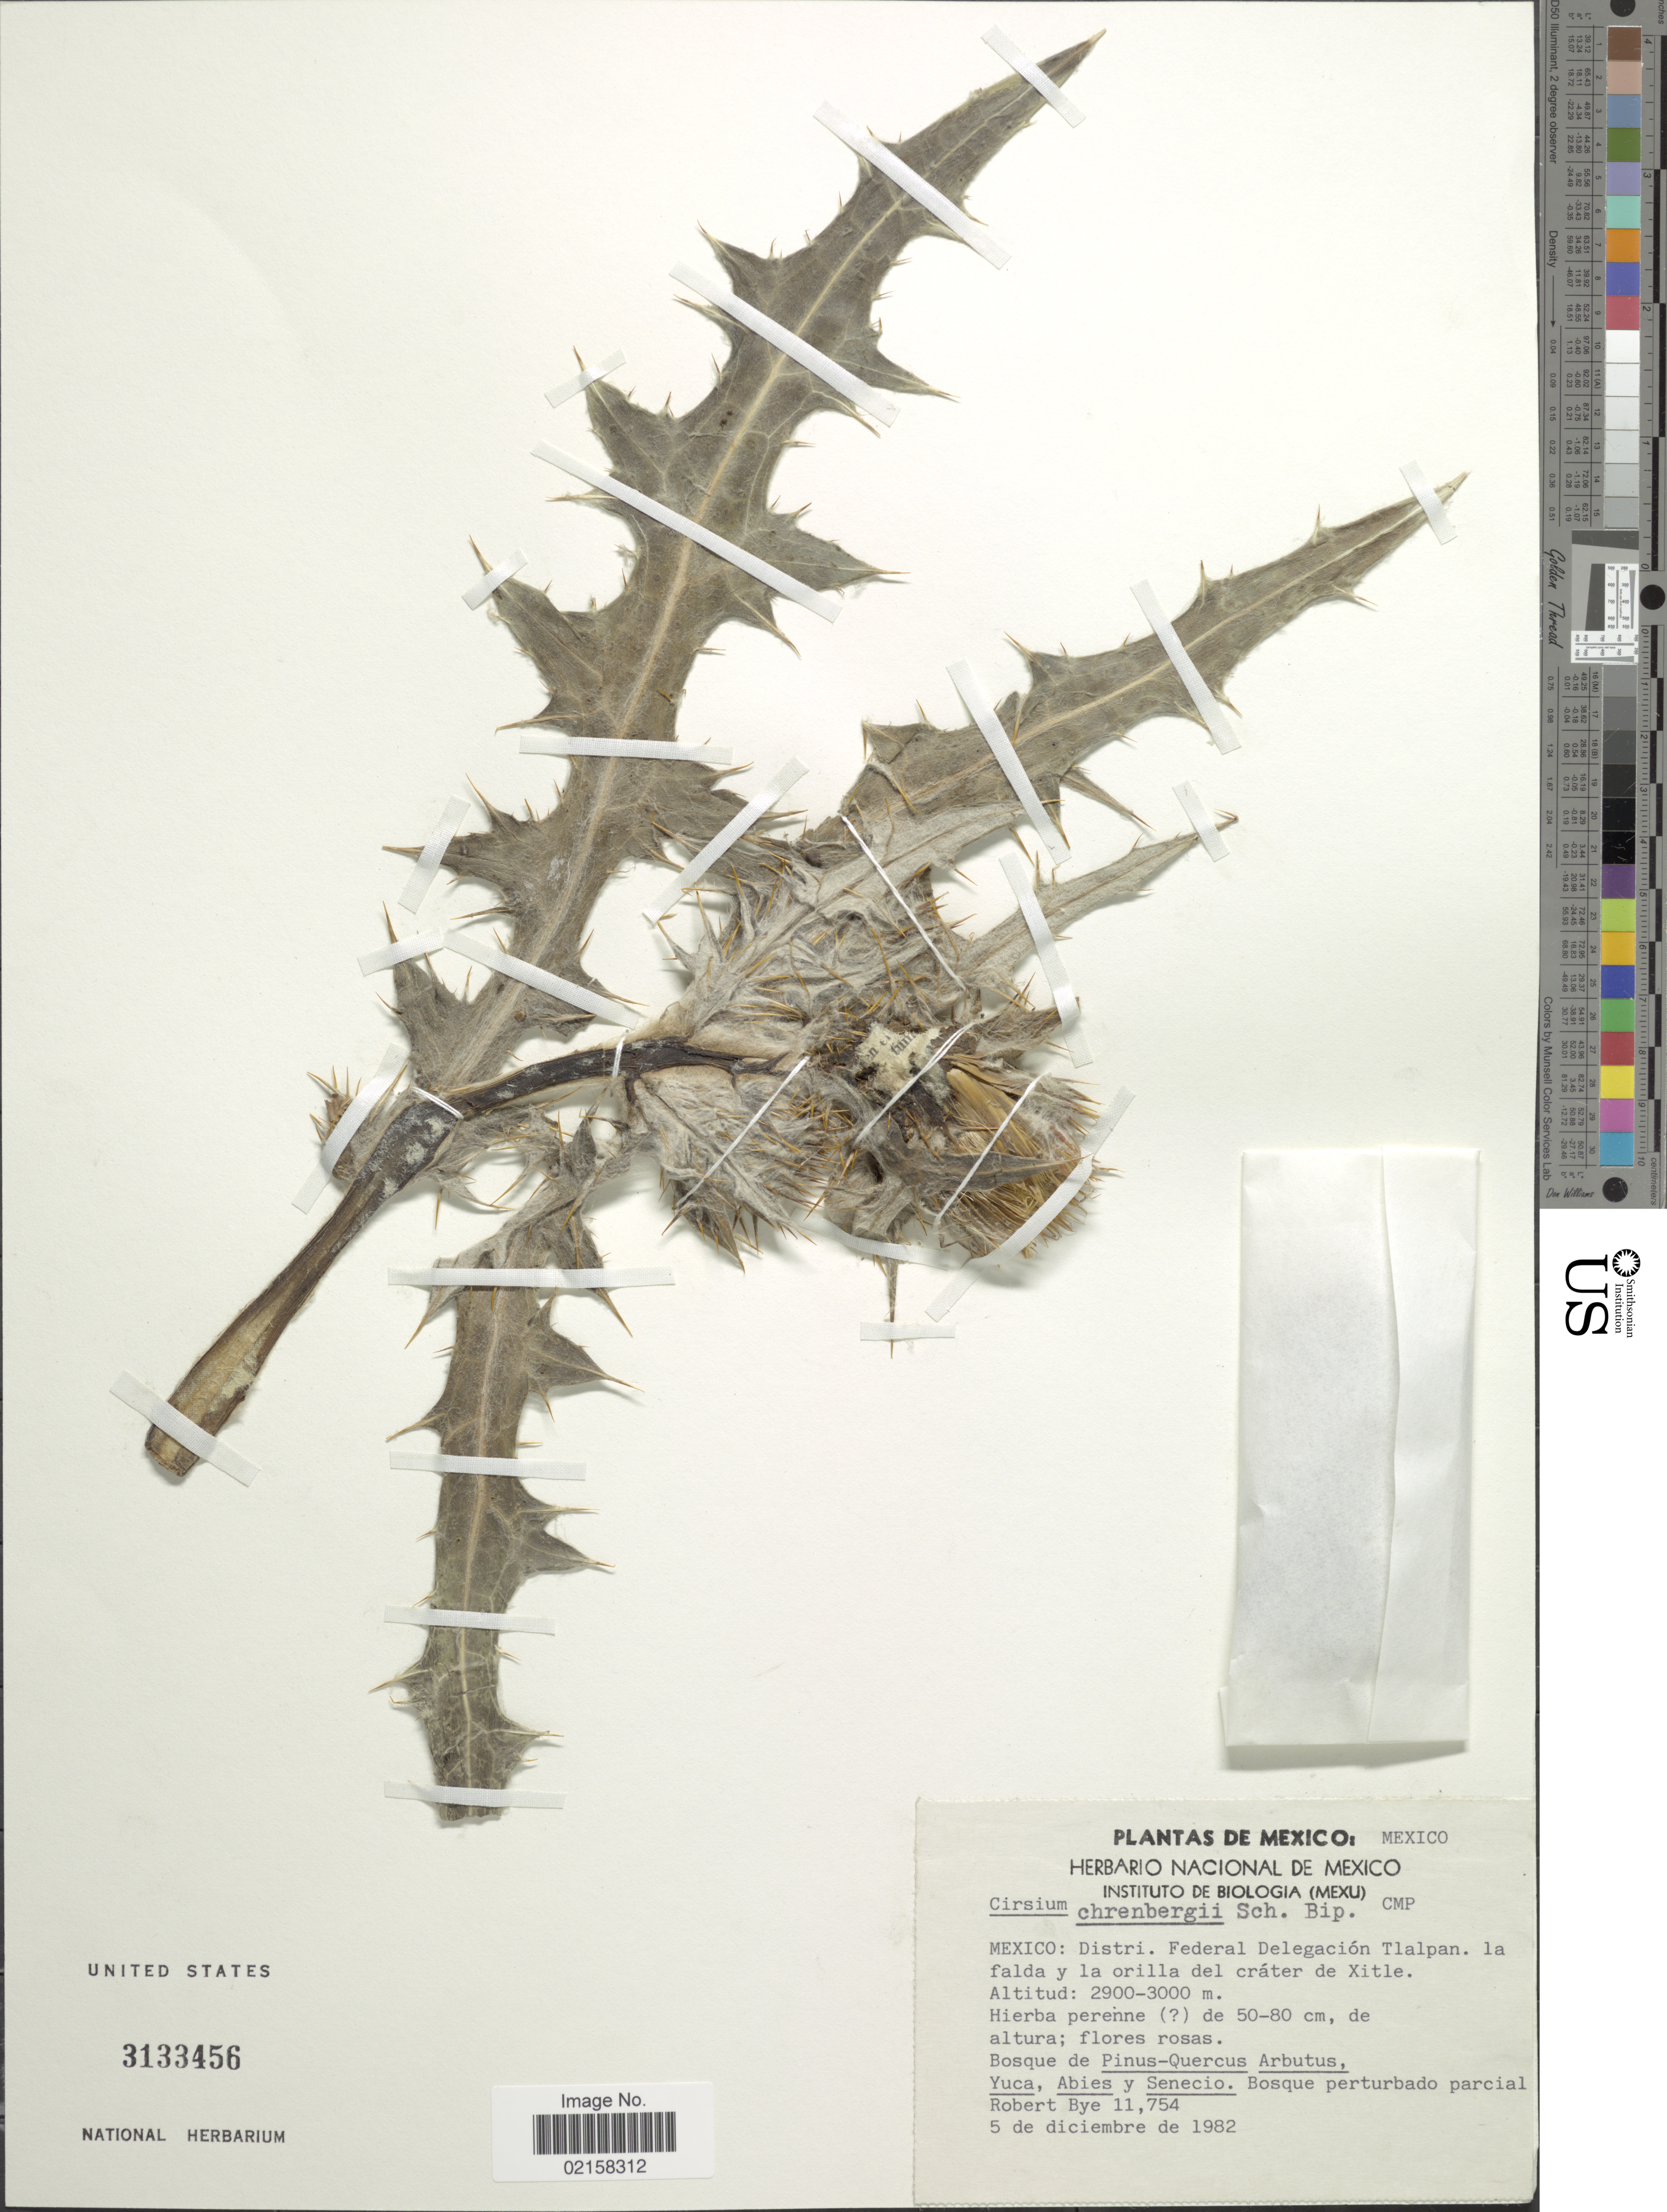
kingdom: Plantae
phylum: Tracheophyta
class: Magnoliopsida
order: Asterales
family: Asteraceae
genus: Cirsium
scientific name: Cirsium ehrenbergii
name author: Sch. Bip.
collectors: R. A. Bye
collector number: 11754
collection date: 1982-12-05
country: Mexico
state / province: Distrito Federal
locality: Delegacion Tlalpan, la falda y la orilla del crater de Xitle.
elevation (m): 2900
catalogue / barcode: US 3133456